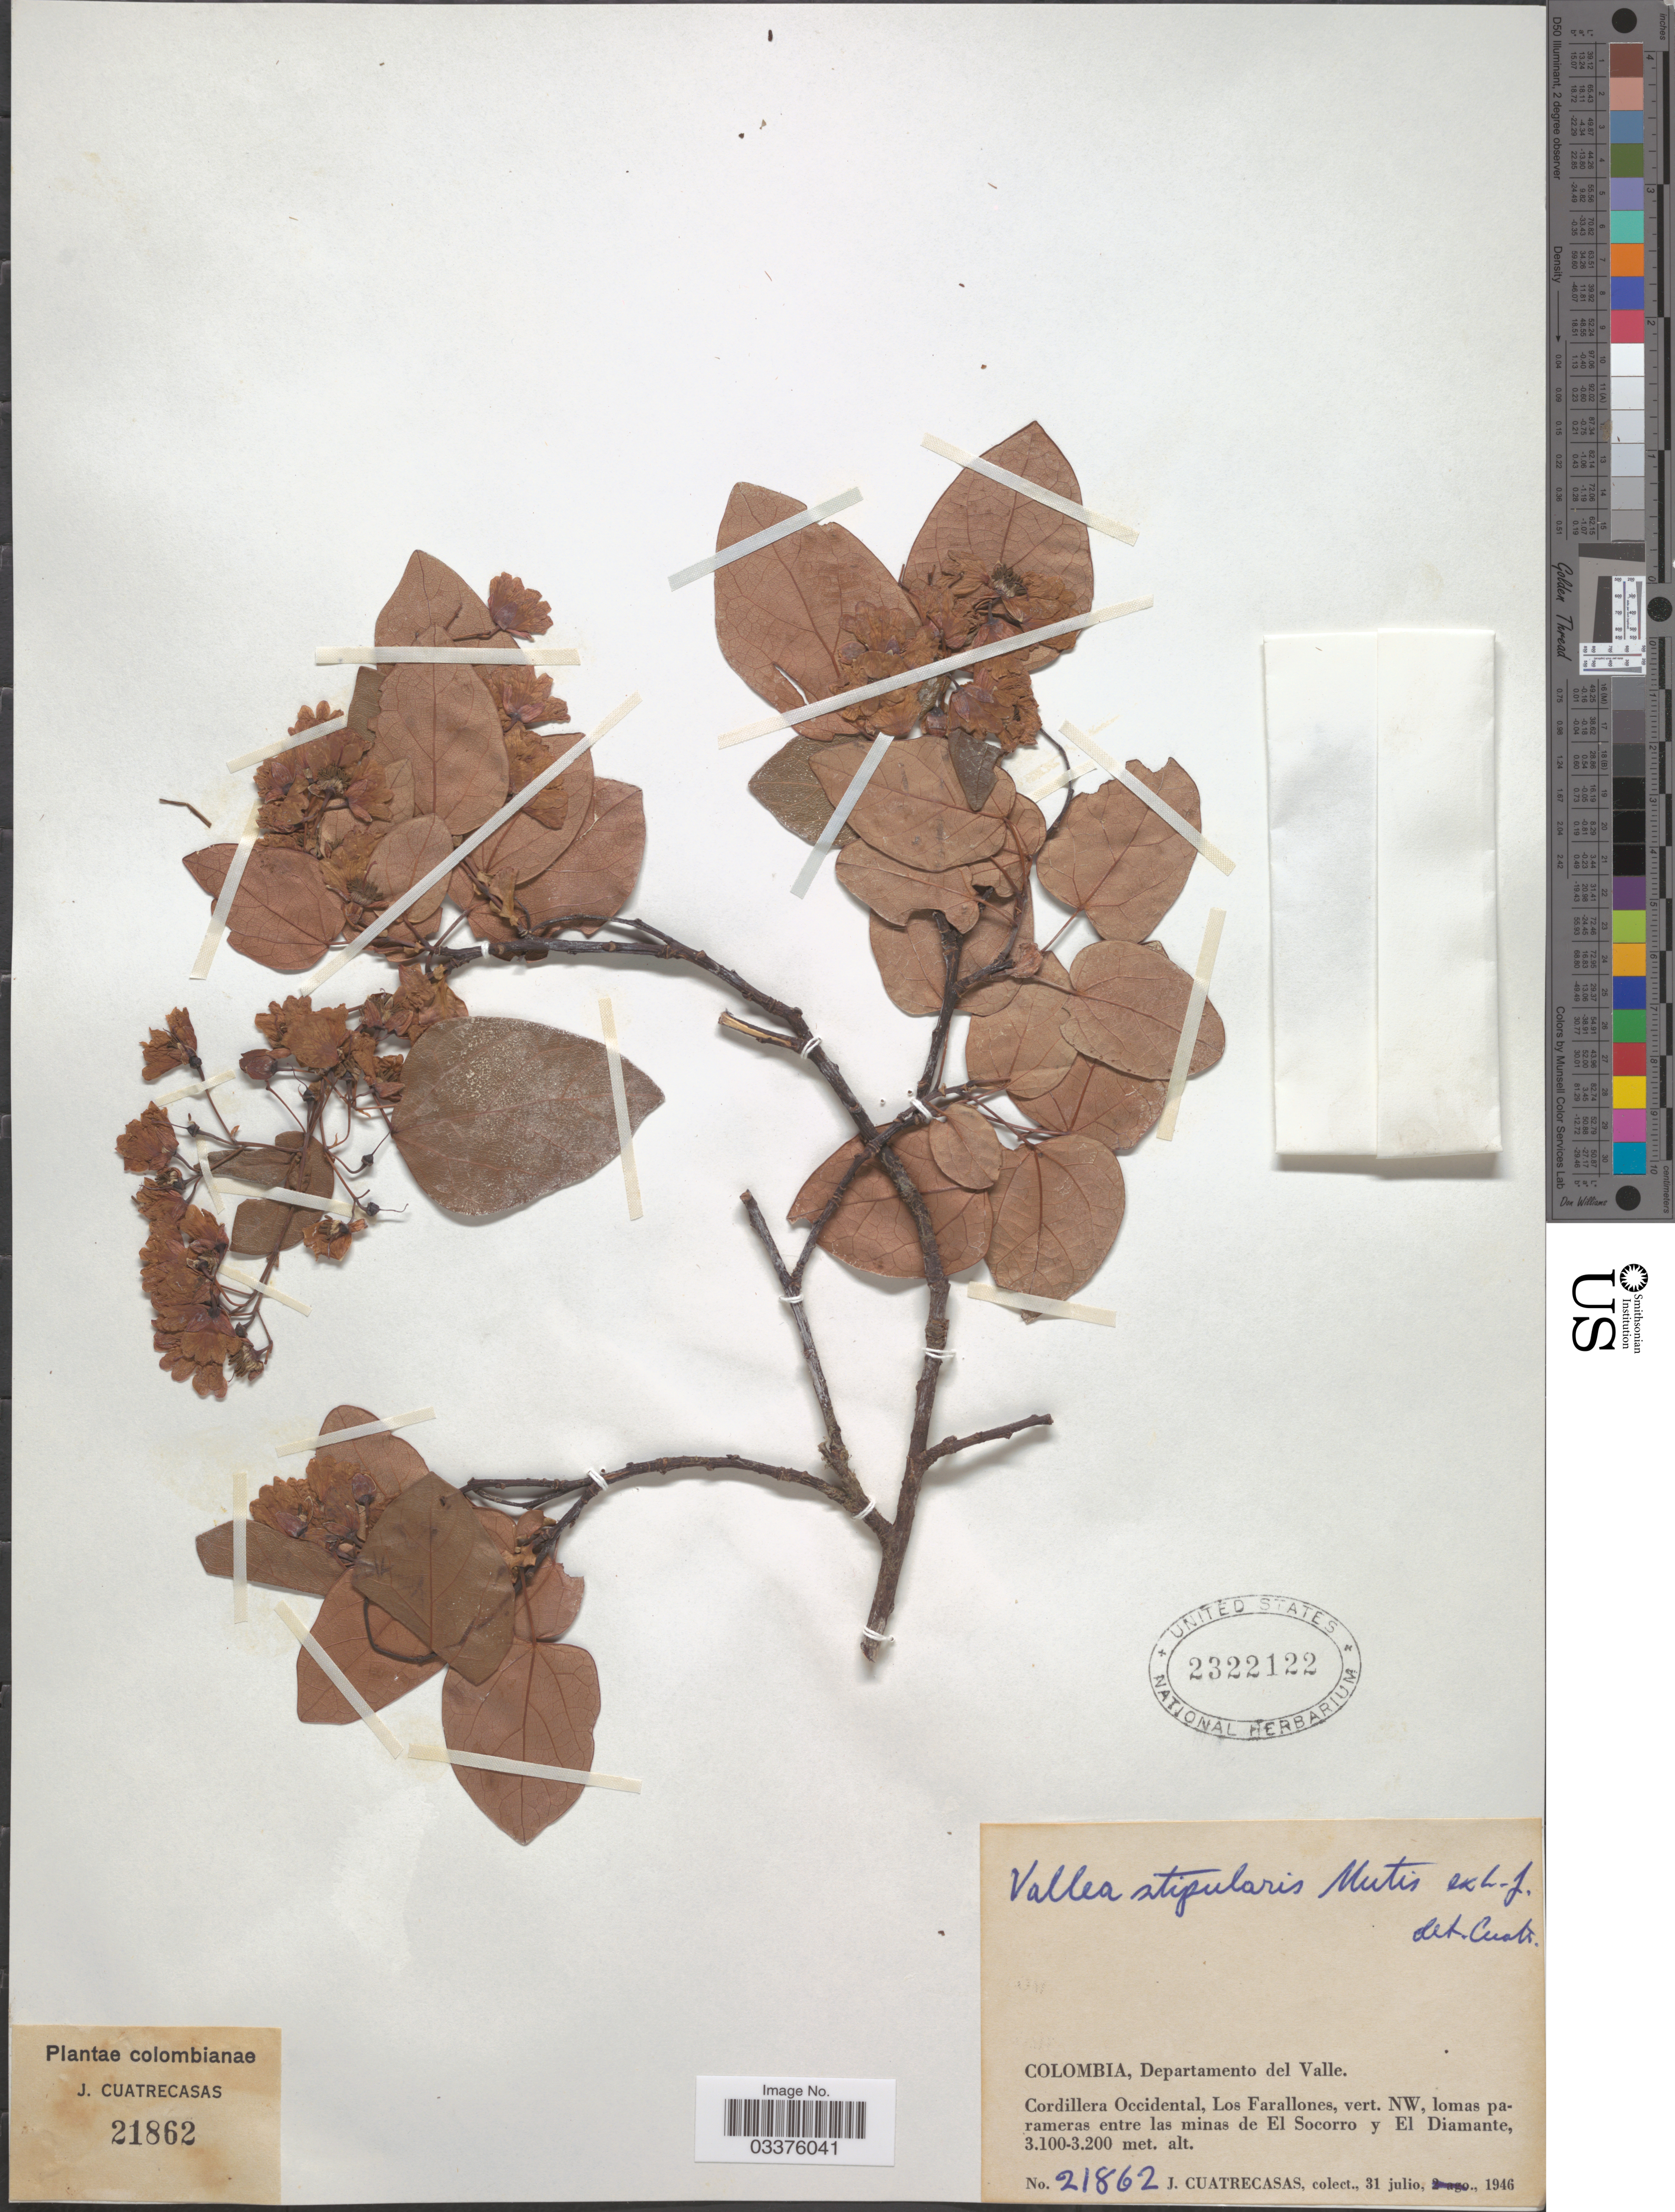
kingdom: Plantae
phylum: Tracheophyta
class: Magnoliopsida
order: Oxalidales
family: Elaeocarpaceae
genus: Vallea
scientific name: Vallea stipularis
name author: L. f.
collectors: J. Cuatrecasas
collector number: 21862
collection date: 1946-07-31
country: Colombia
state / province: Valle del Cauca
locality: Departamento del Valle. Cordillera Occidental, Los Farallones, vert. NW, lomas parameras entre las minas de El Socorro y El Diamante.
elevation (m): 3100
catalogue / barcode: US 2322122